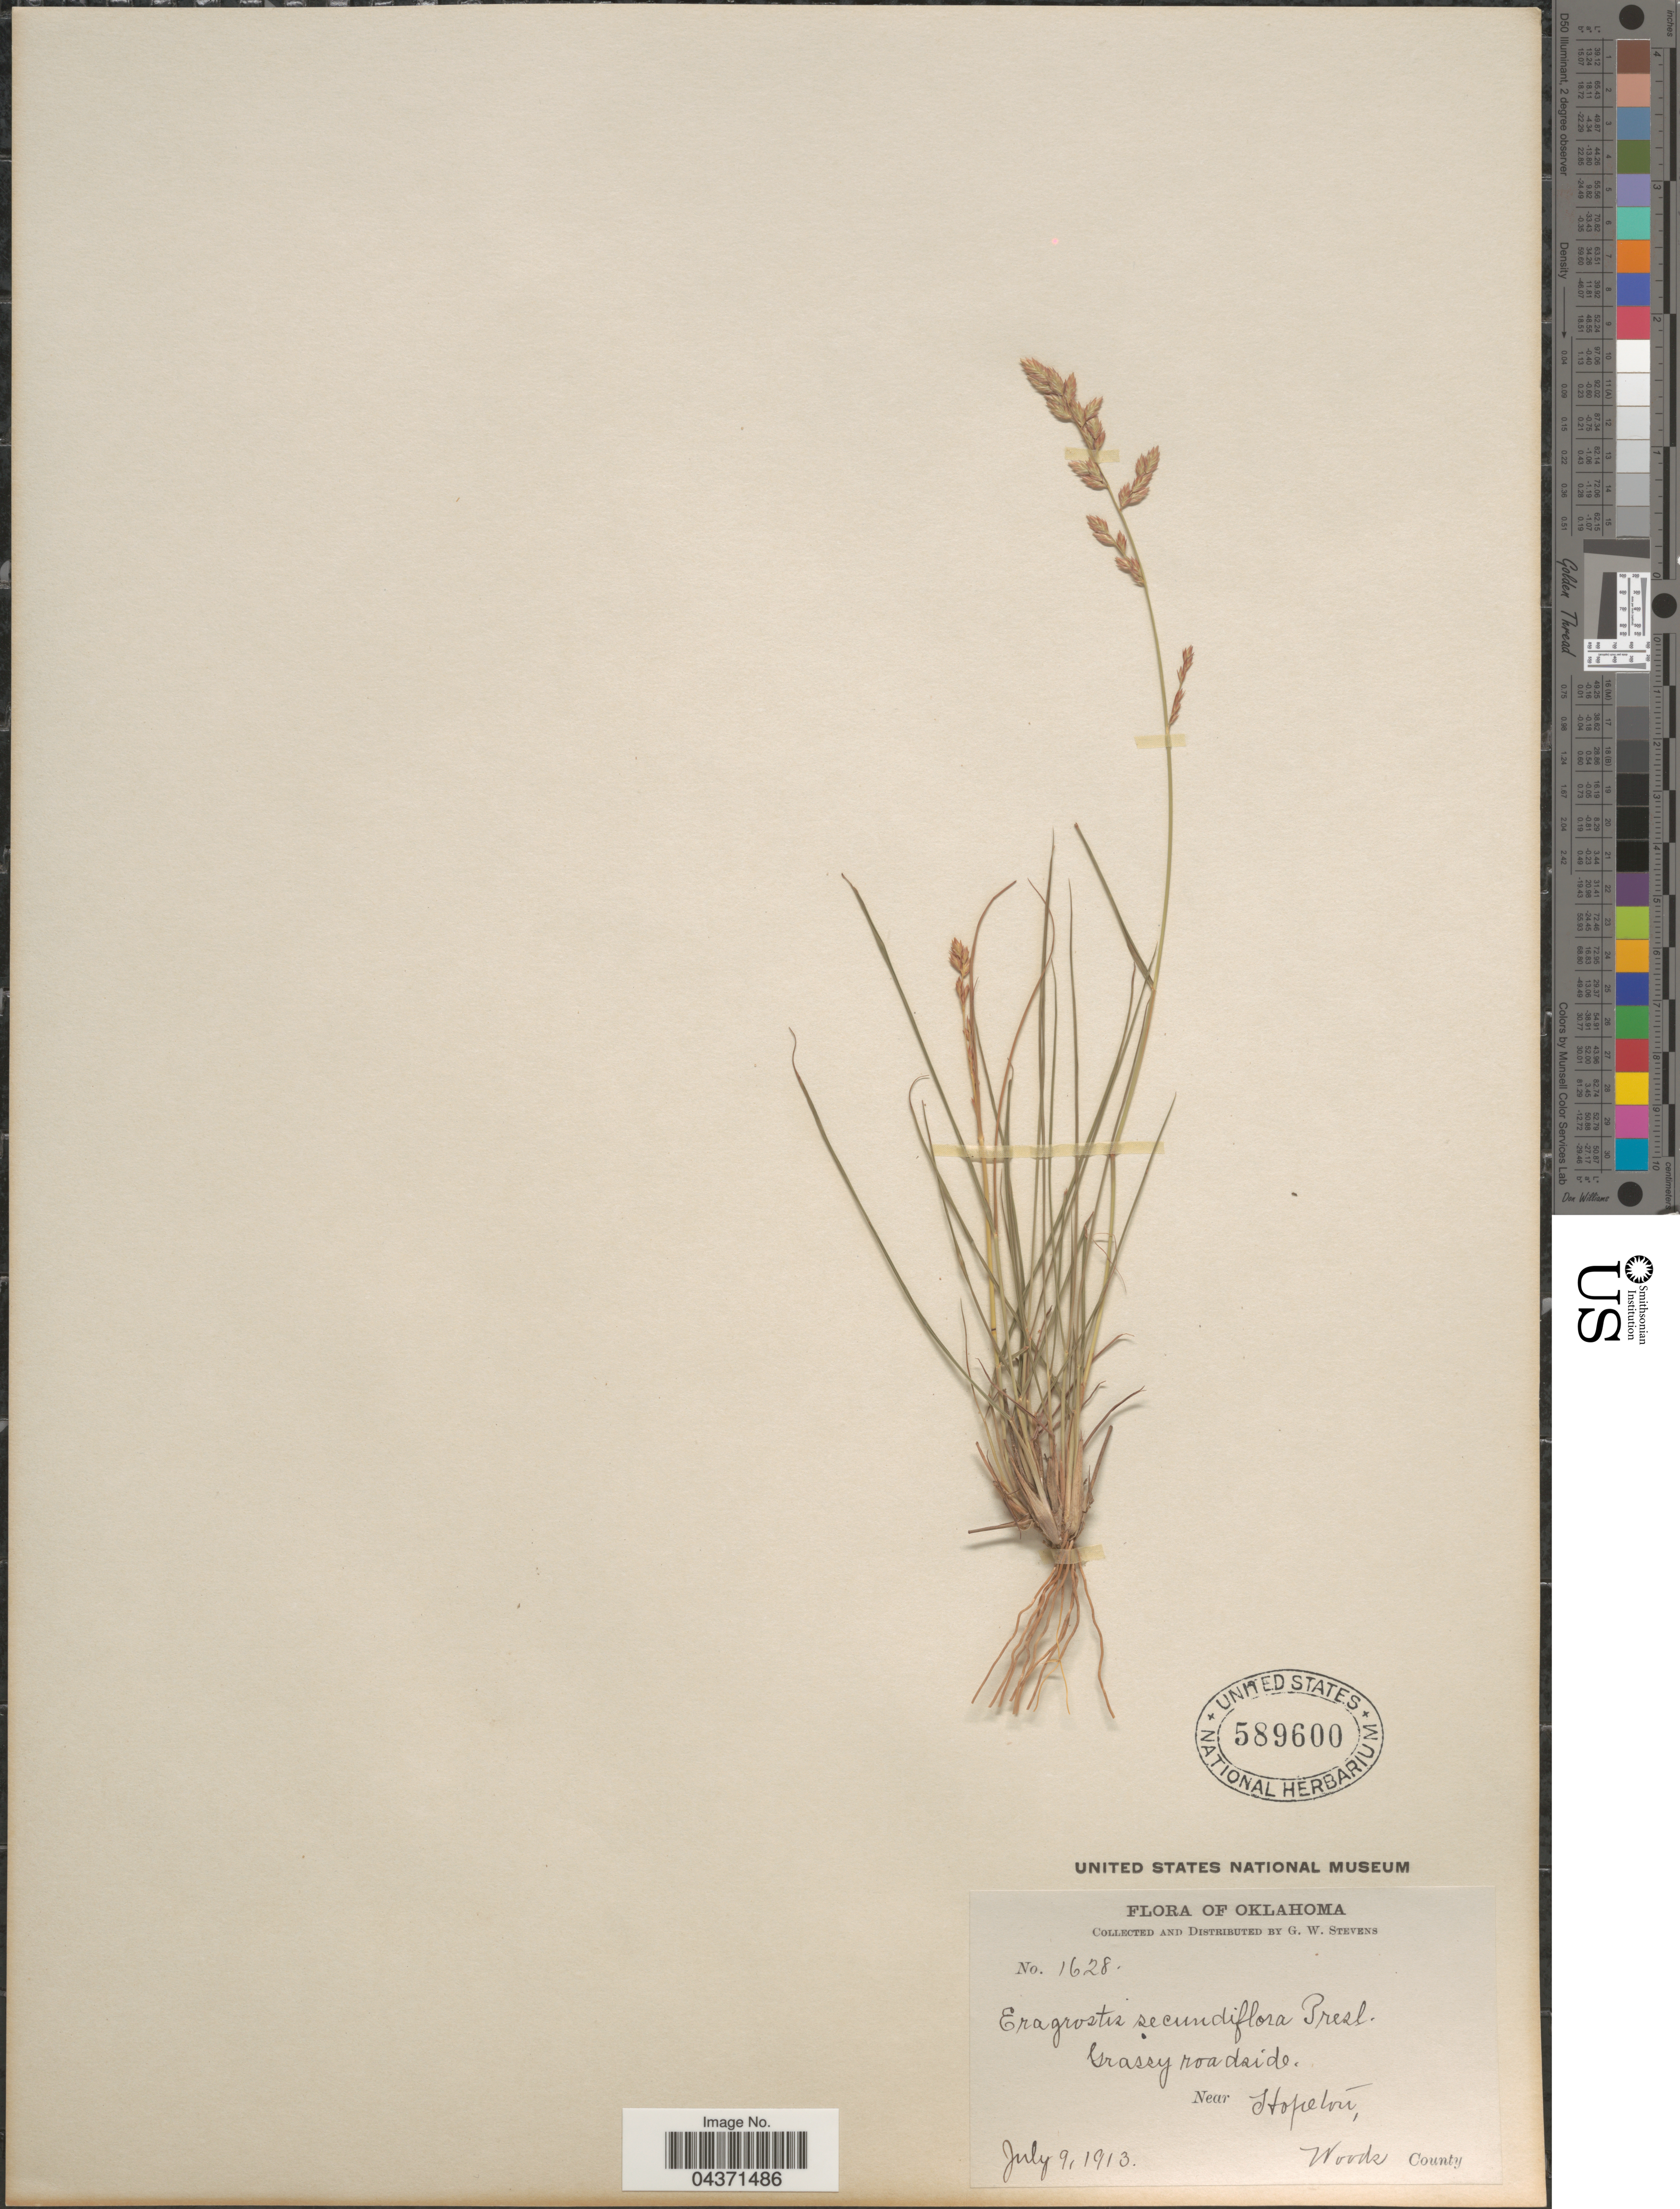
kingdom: Plantae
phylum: Tracheophyta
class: Liliopsida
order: Poales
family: Poaceae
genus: Eragrostis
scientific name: Eragrostis secundiflora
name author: J. Presl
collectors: G. W. Stevens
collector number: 1628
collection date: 1913-07-09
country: United States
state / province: Oklahoma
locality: Grassy roadside. Near Hopeton, Woods County.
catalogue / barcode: US 589600